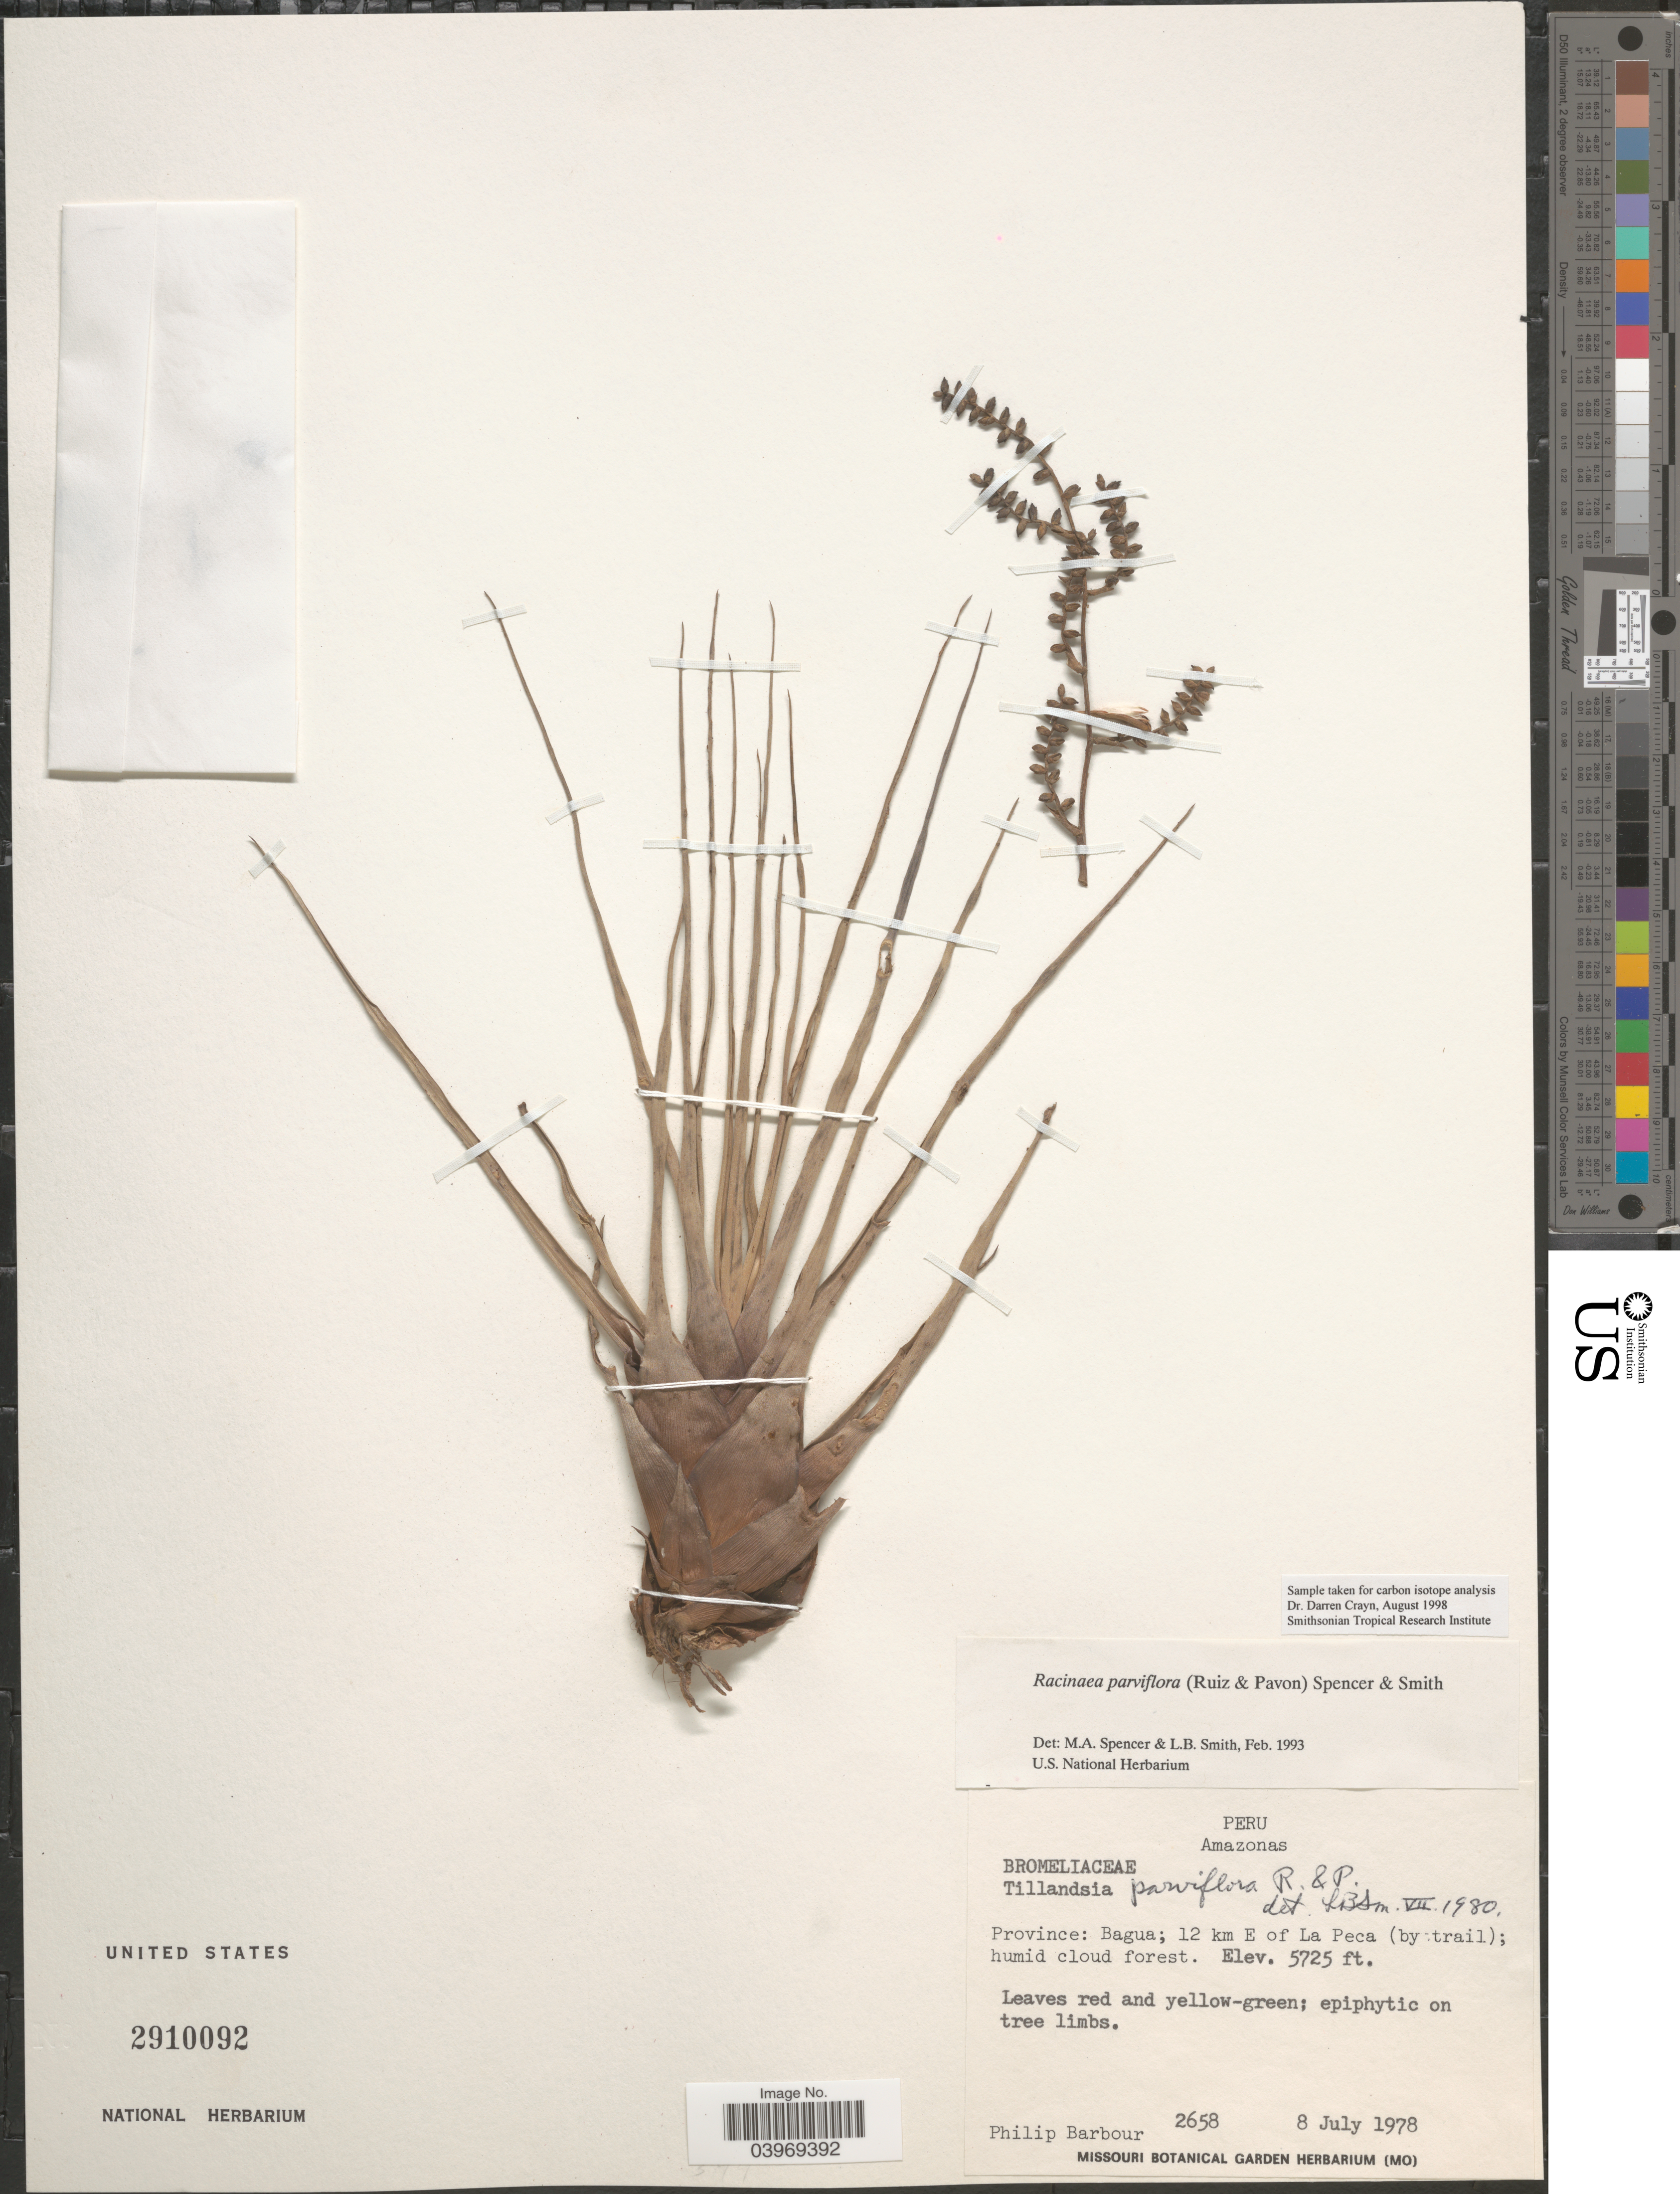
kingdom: Plantae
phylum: Tracheophyta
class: Liliopsida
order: Poales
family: Bromeliaceae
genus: Racinaea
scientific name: Racinaea parviflora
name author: (Ruiz & Pav.) M.A. Spencer & L.B. Sm.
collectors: P. Barbour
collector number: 2658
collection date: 1978-07-08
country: Peru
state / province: Amazonas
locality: Province: Bagua; 12 km E of La Peca (by trail).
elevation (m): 1745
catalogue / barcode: US 2910092